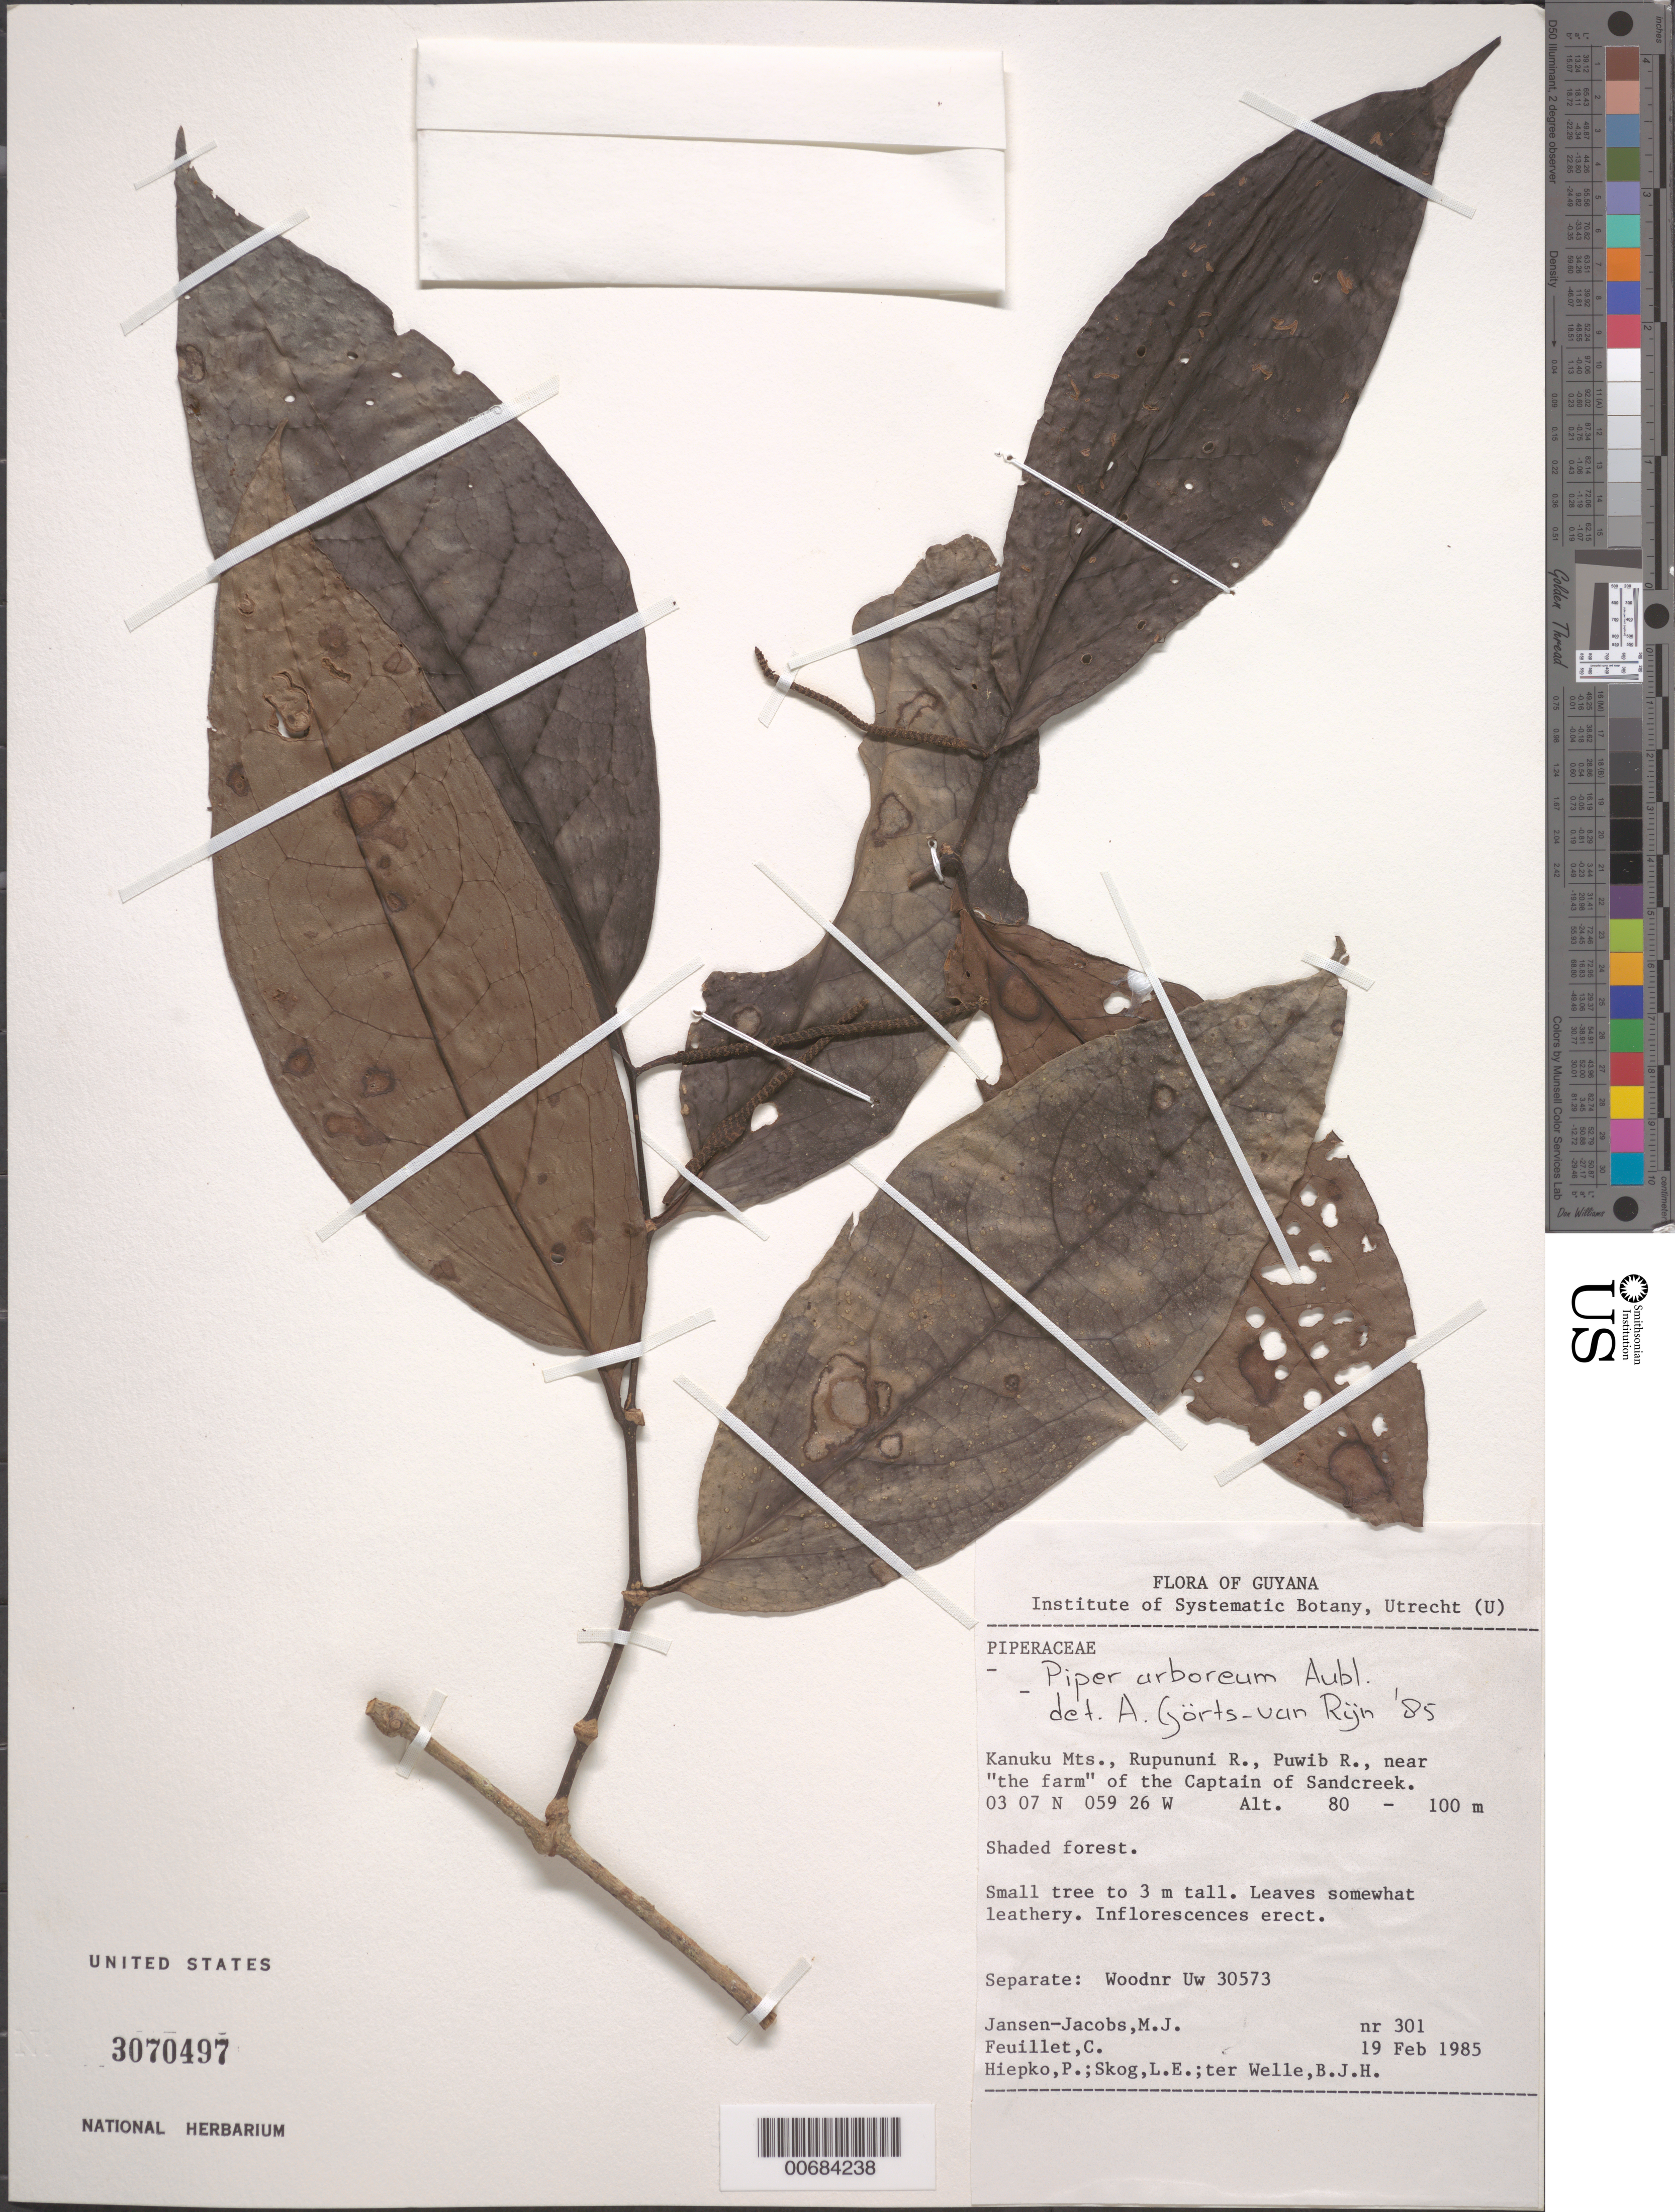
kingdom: Plantae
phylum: Tracheophyta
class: Magnoliopsida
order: Piperales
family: Piperaceae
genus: Piper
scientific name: Piper arboreum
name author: Aubl.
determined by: Görts-van Rijn, A. R. A.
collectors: M. J. Jansen-Jacobs, C. Feuillet, P. H. Hiepko, L. E. Skog & B. Welle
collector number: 301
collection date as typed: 19-Feb-85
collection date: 1985-02-19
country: Guyana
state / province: U. Takutu-U. Essequibo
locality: Kanuku Mts., Rupununi R., Puwib R. near "the farm" of the Captain of Sandcreek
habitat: Shaded forest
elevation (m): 80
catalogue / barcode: US 3070497